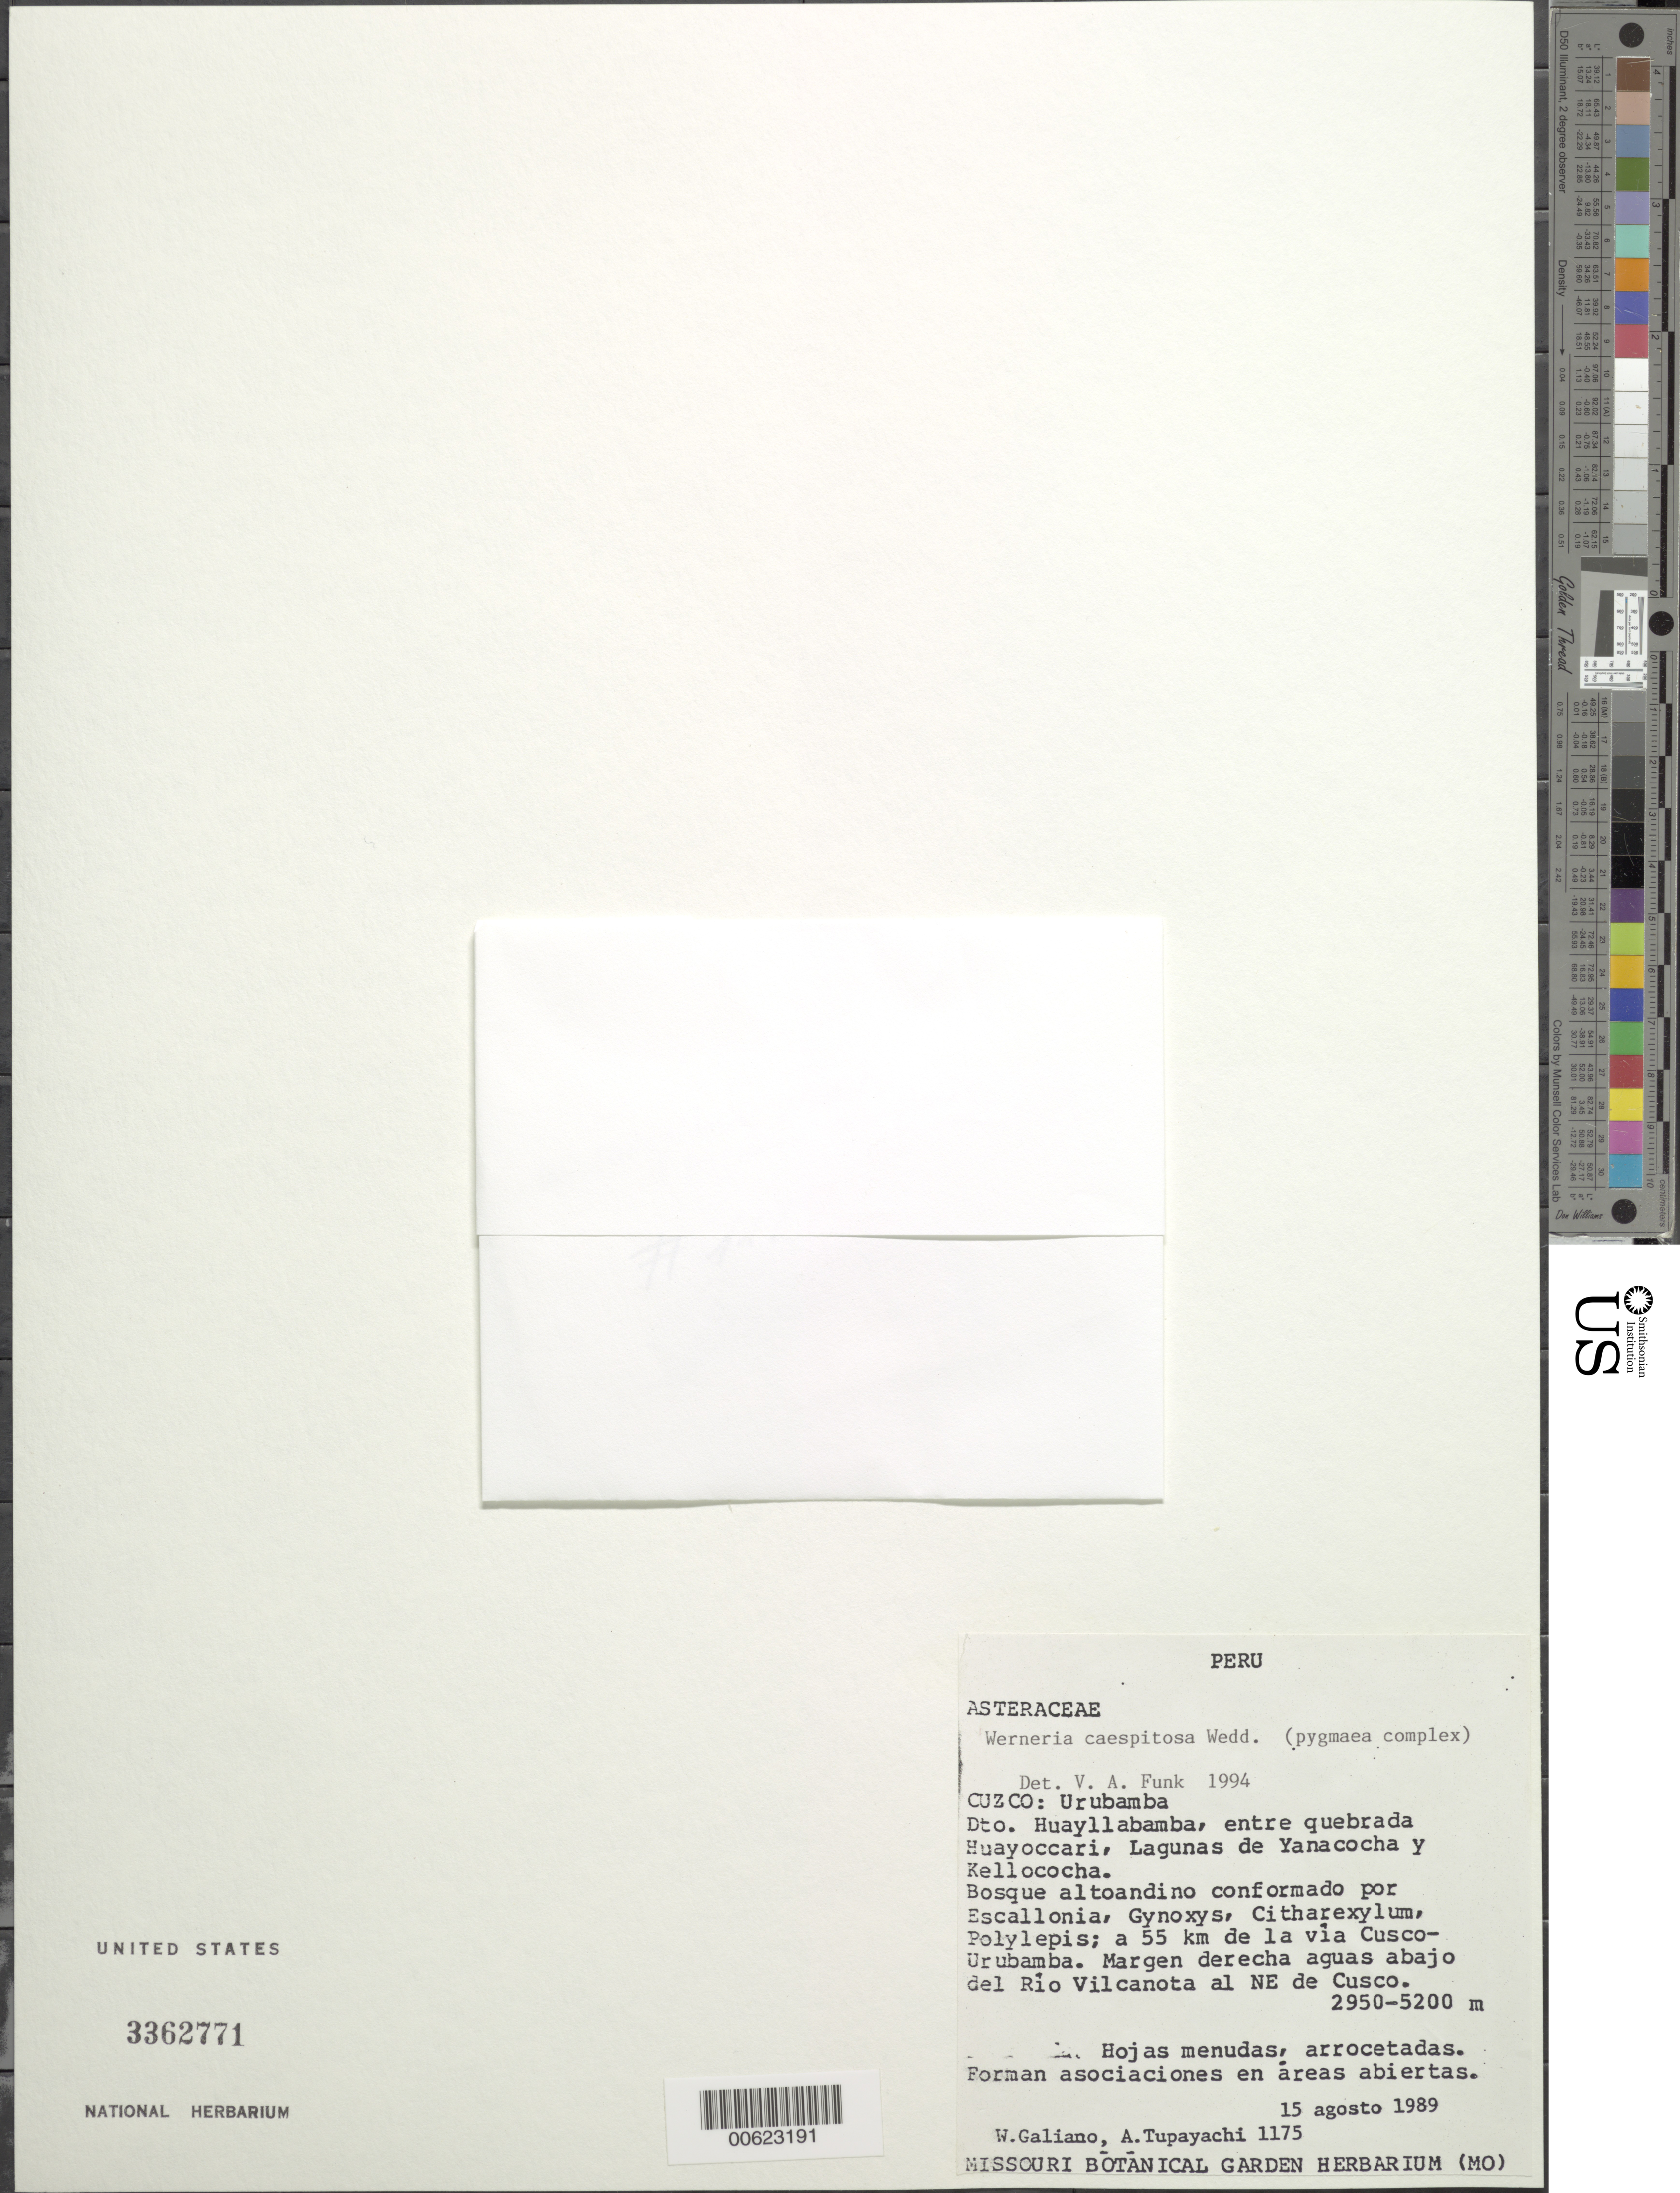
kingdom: Plantae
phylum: Tracheophyta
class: Magnoliopsida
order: Asterales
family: Asteraceae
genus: Werneria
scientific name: Werneria caespitosa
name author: Wedd.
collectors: W. Galiano & A. Tupayachi H.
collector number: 1175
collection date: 1989-08-15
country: Peru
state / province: Cusco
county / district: Urubamba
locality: Urubamba, Urubama, entre quebrada Huayoccari, Lagunas de Yanacocha y Kellococha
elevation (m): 2950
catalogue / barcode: US 3362771